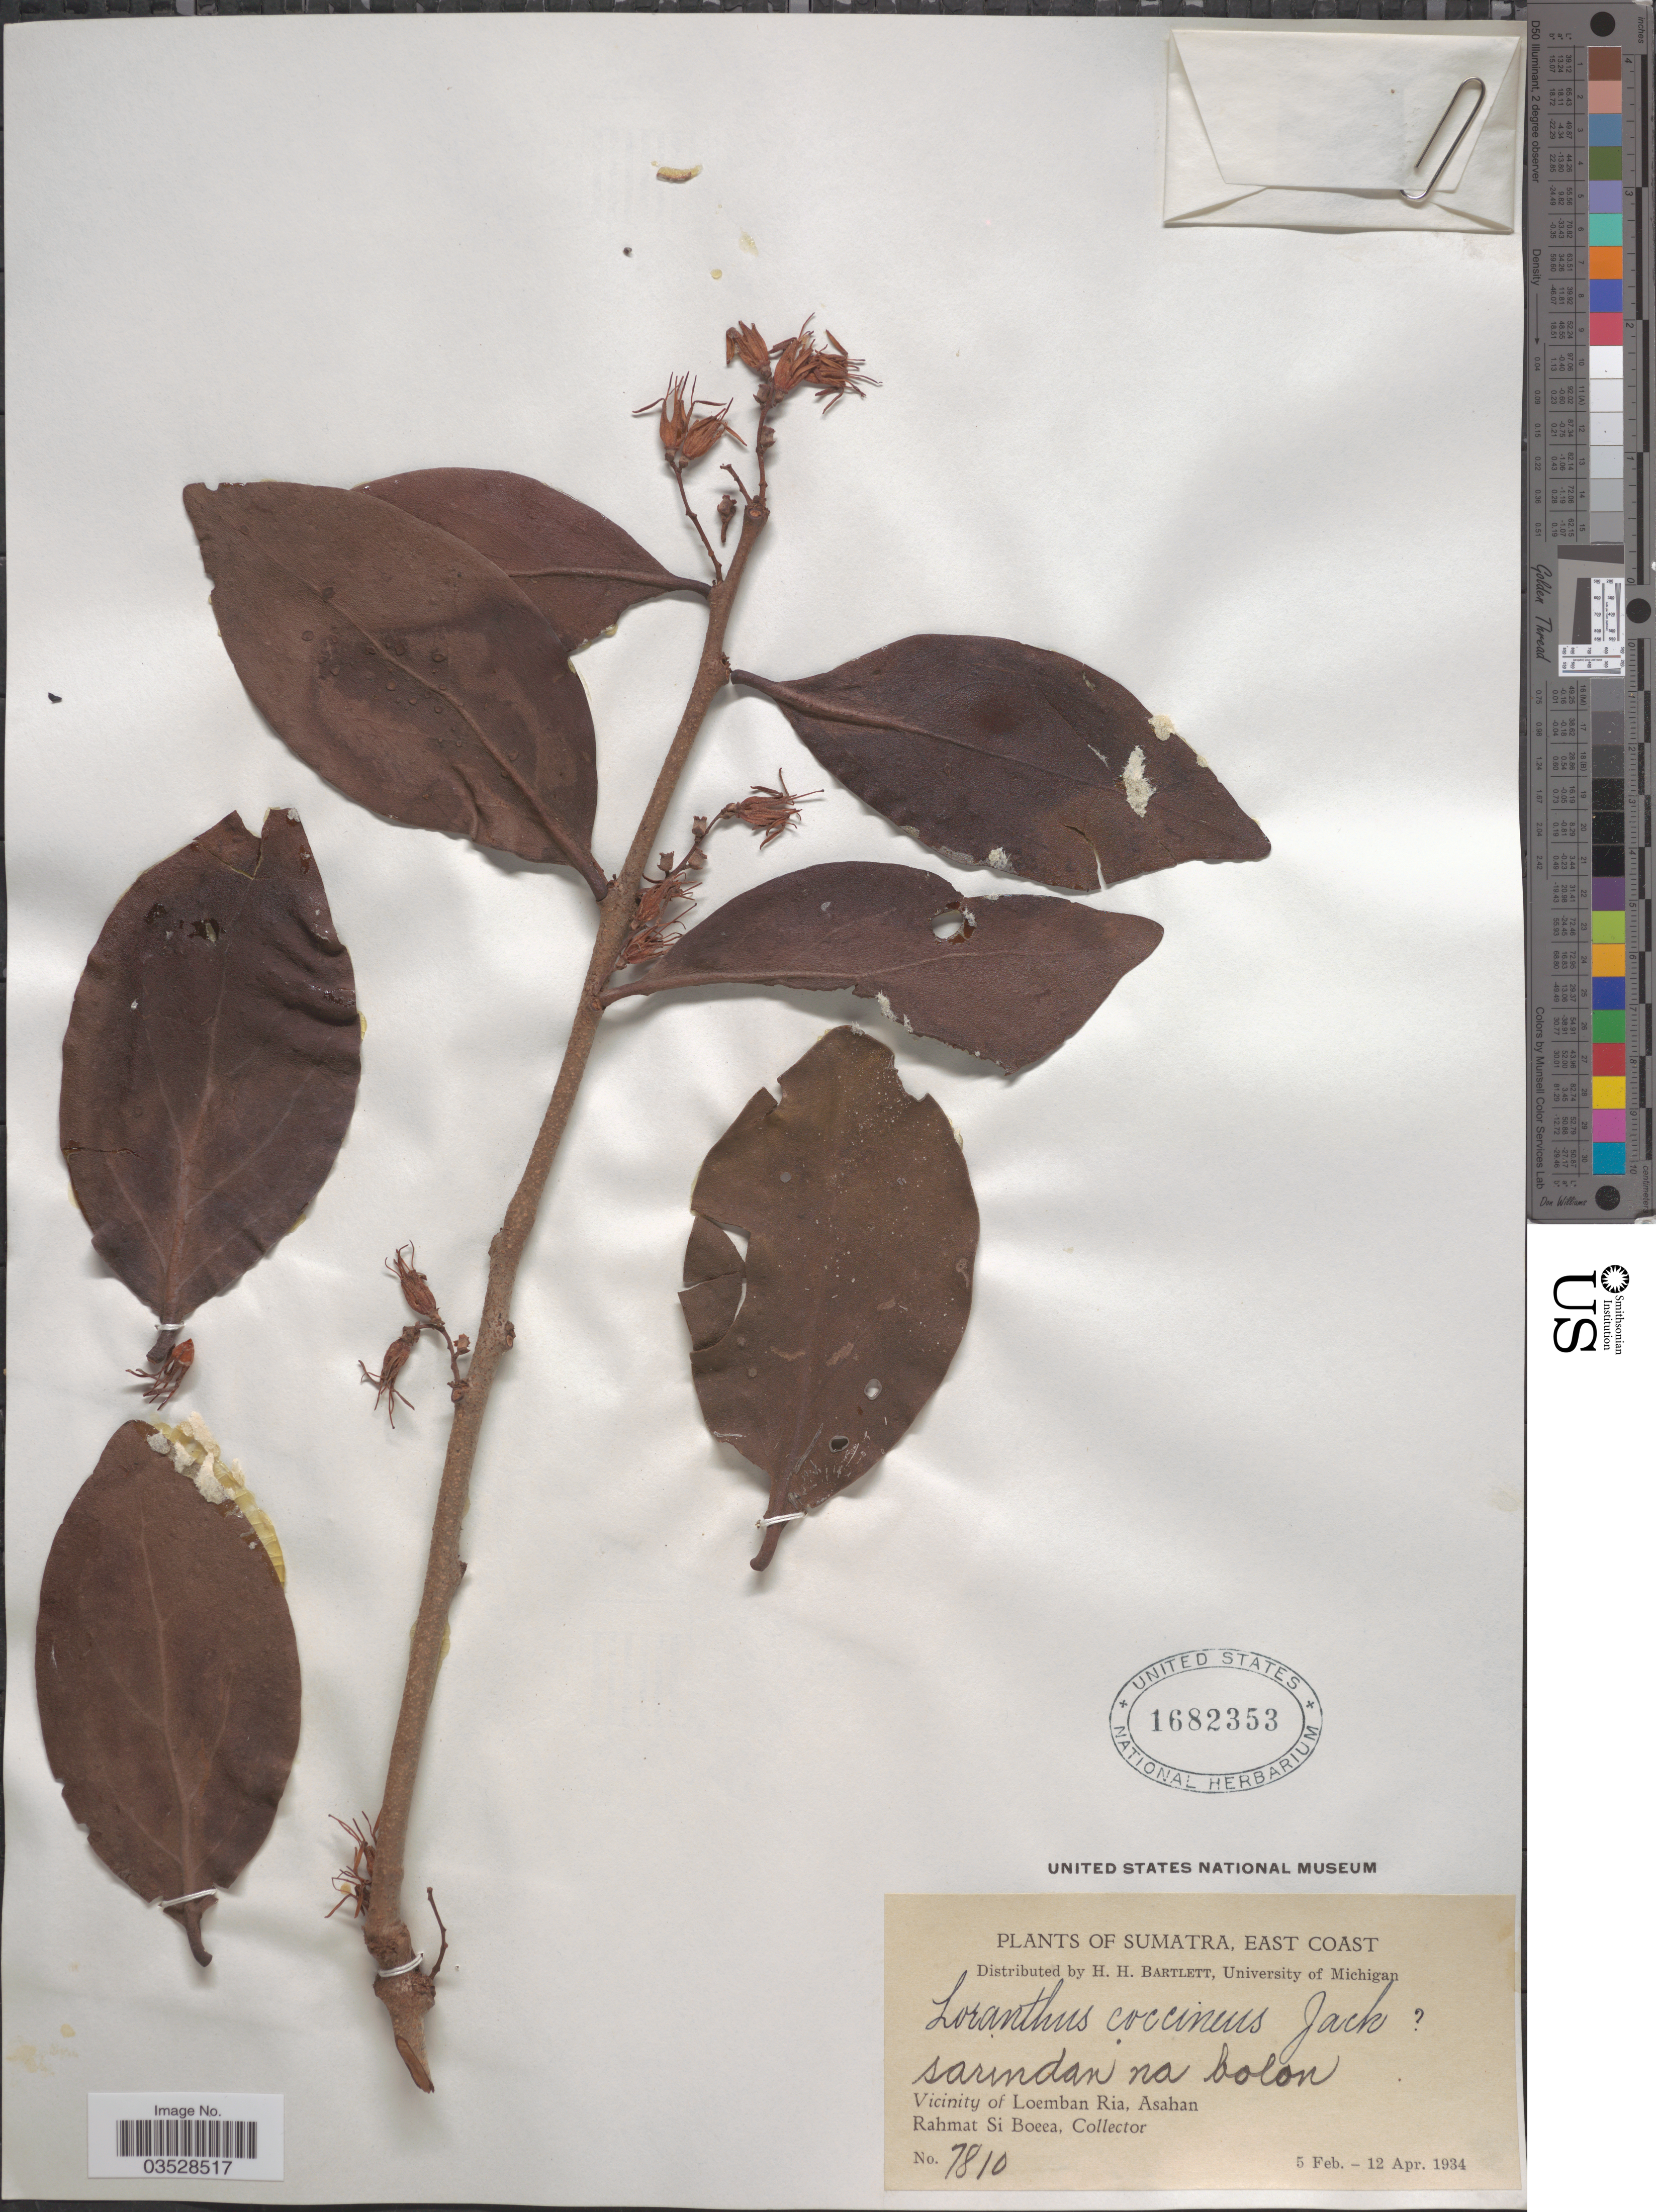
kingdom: Plantae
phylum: Tracheophyta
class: Magnoliopsida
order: Santalales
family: Loranthaceae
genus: Dendrophthoe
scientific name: Dendrophthoe pentandra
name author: (L.) Miq.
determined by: Strong, Mark T., (BOT), Smithsonian Institution - National Museum of Natural History (UNITED STATES)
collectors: Rahmat Si Boeea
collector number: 7810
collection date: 1935-02-05/1935-04-12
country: Indonesia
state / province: Sumatra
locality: East Coast. Vicinity of Loemban Ria, Asahan.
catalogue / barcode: US 1682353